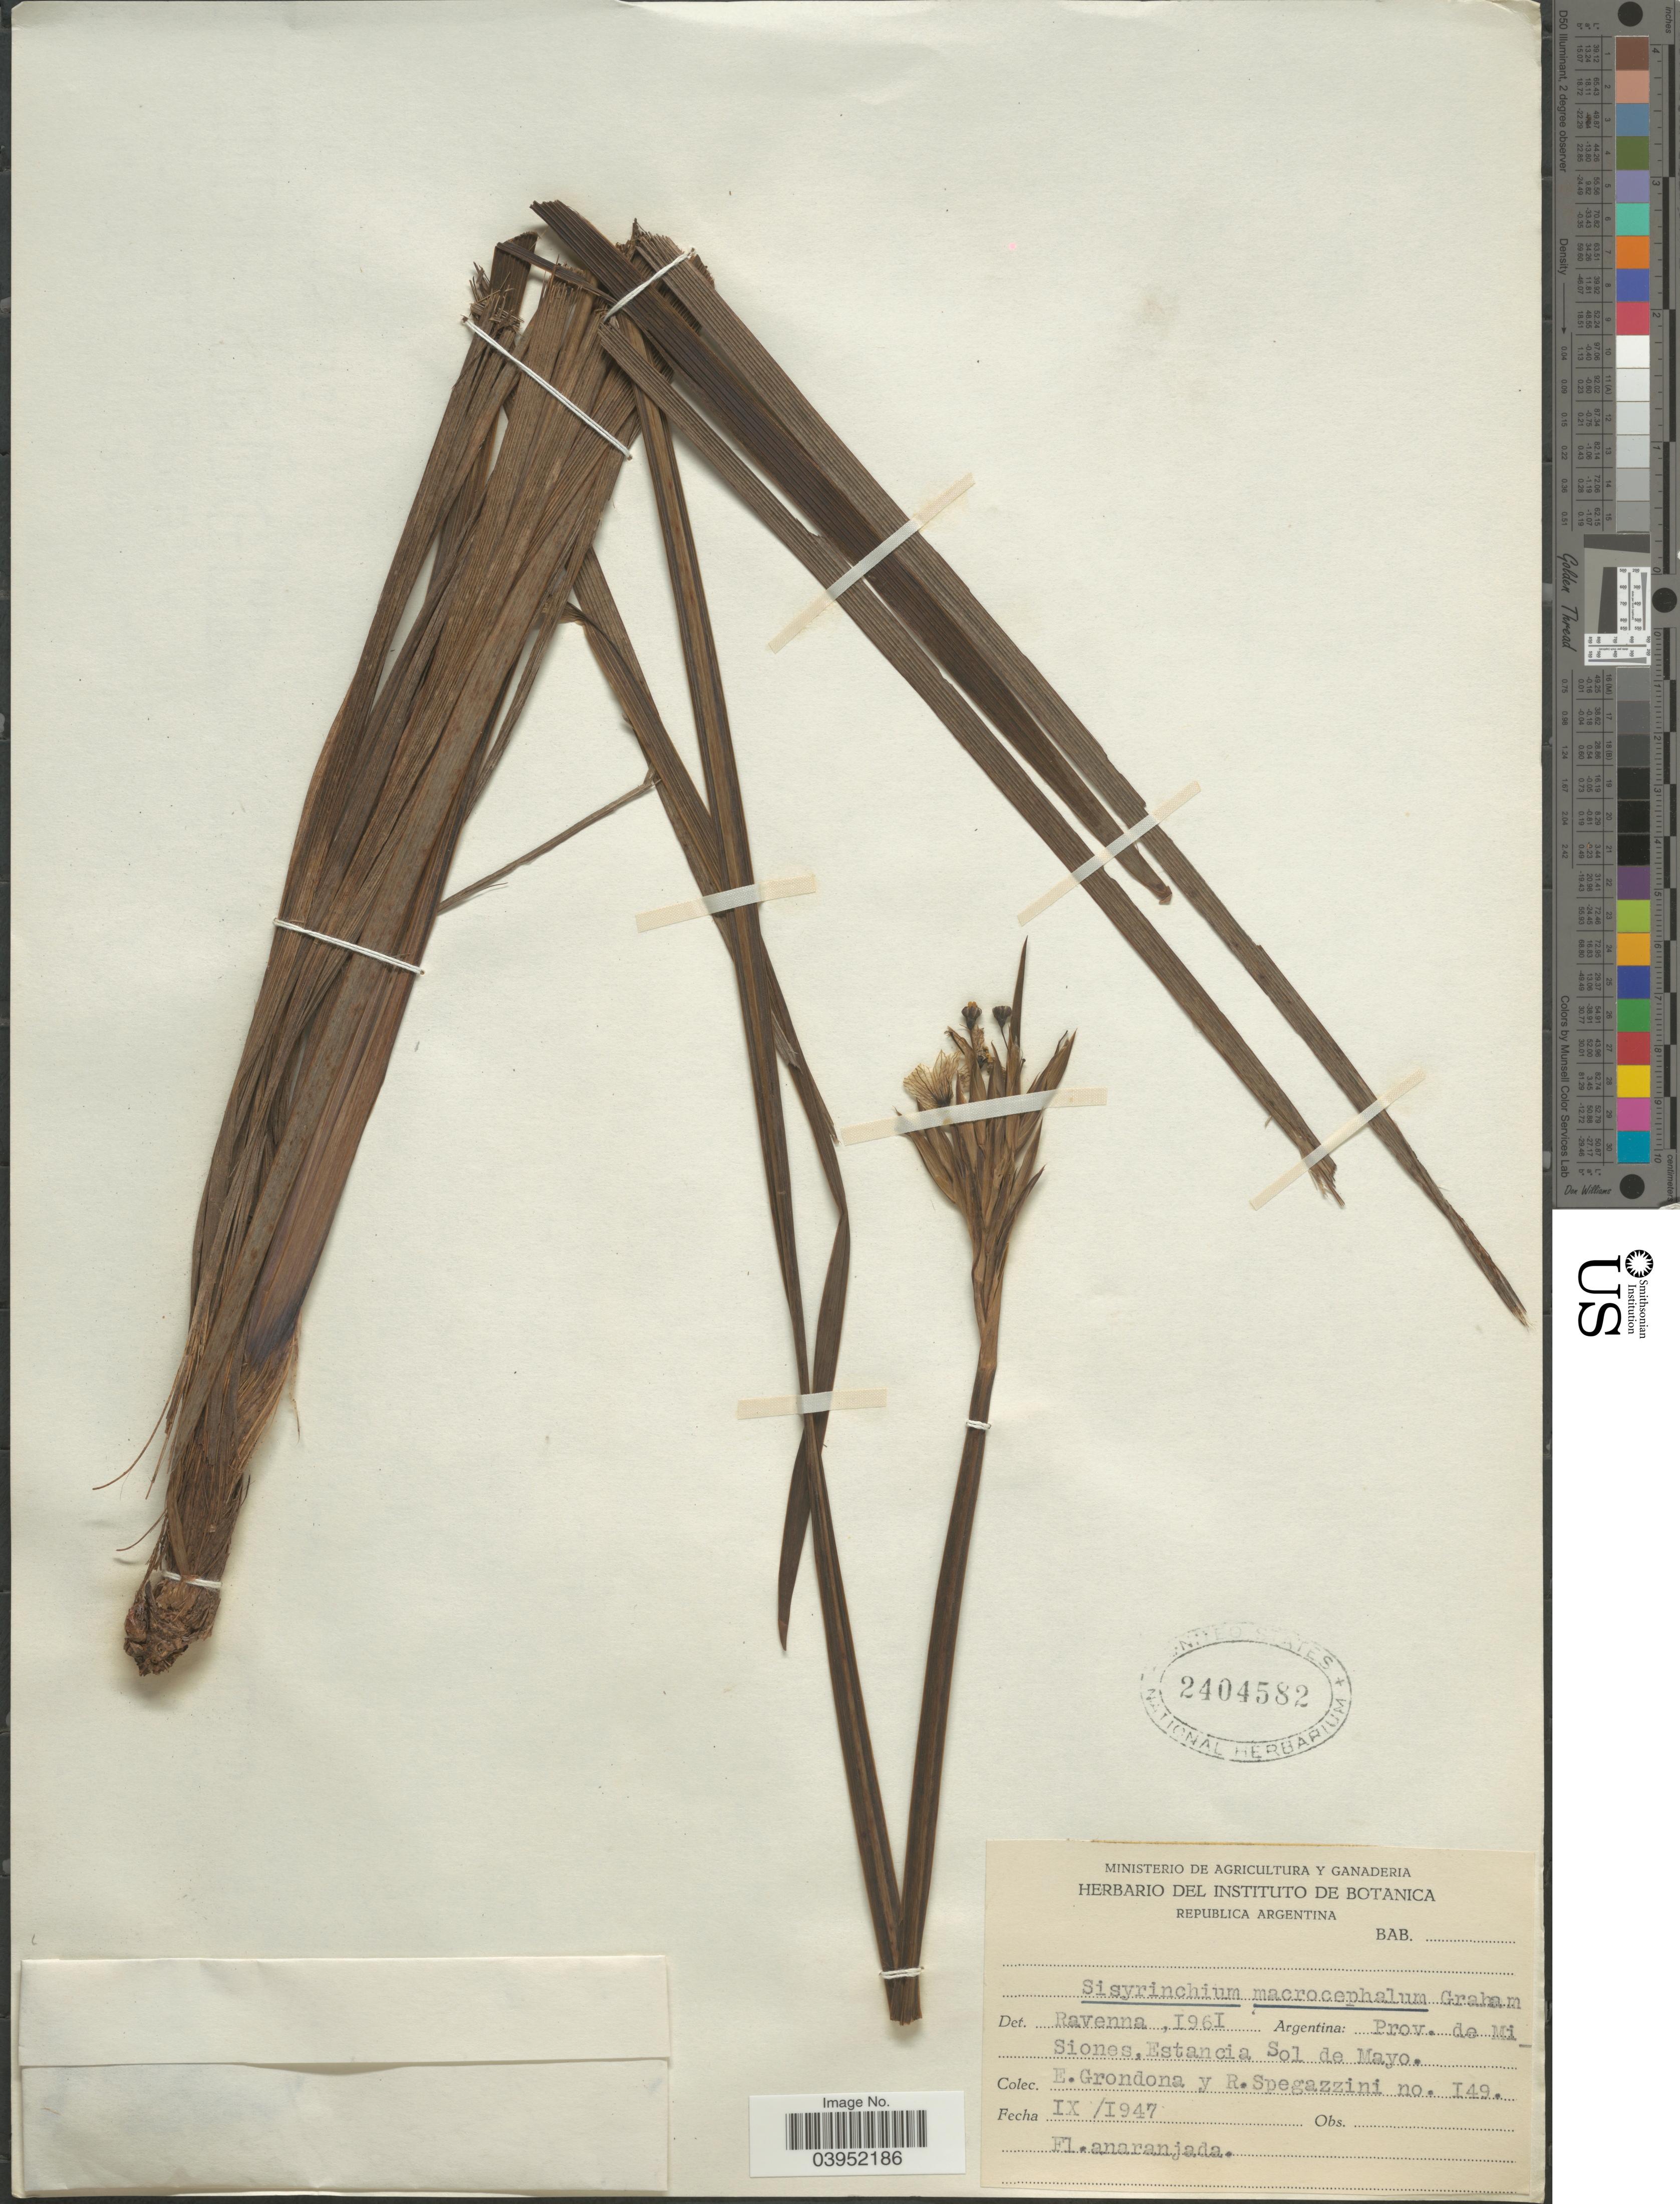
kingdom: Plantae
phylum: Tracheophyta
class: Liliopsida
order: Asparagales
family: Iridaceae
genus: Sisyrinchium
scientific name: Sisyrinchium macrocephalum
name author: Graham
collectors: E. Grondona & R. Spegazzini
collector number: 149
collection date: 1947-09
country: Argentina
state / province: Misiones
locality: Estancia Sol de Mayo.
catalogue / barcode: US 2404582